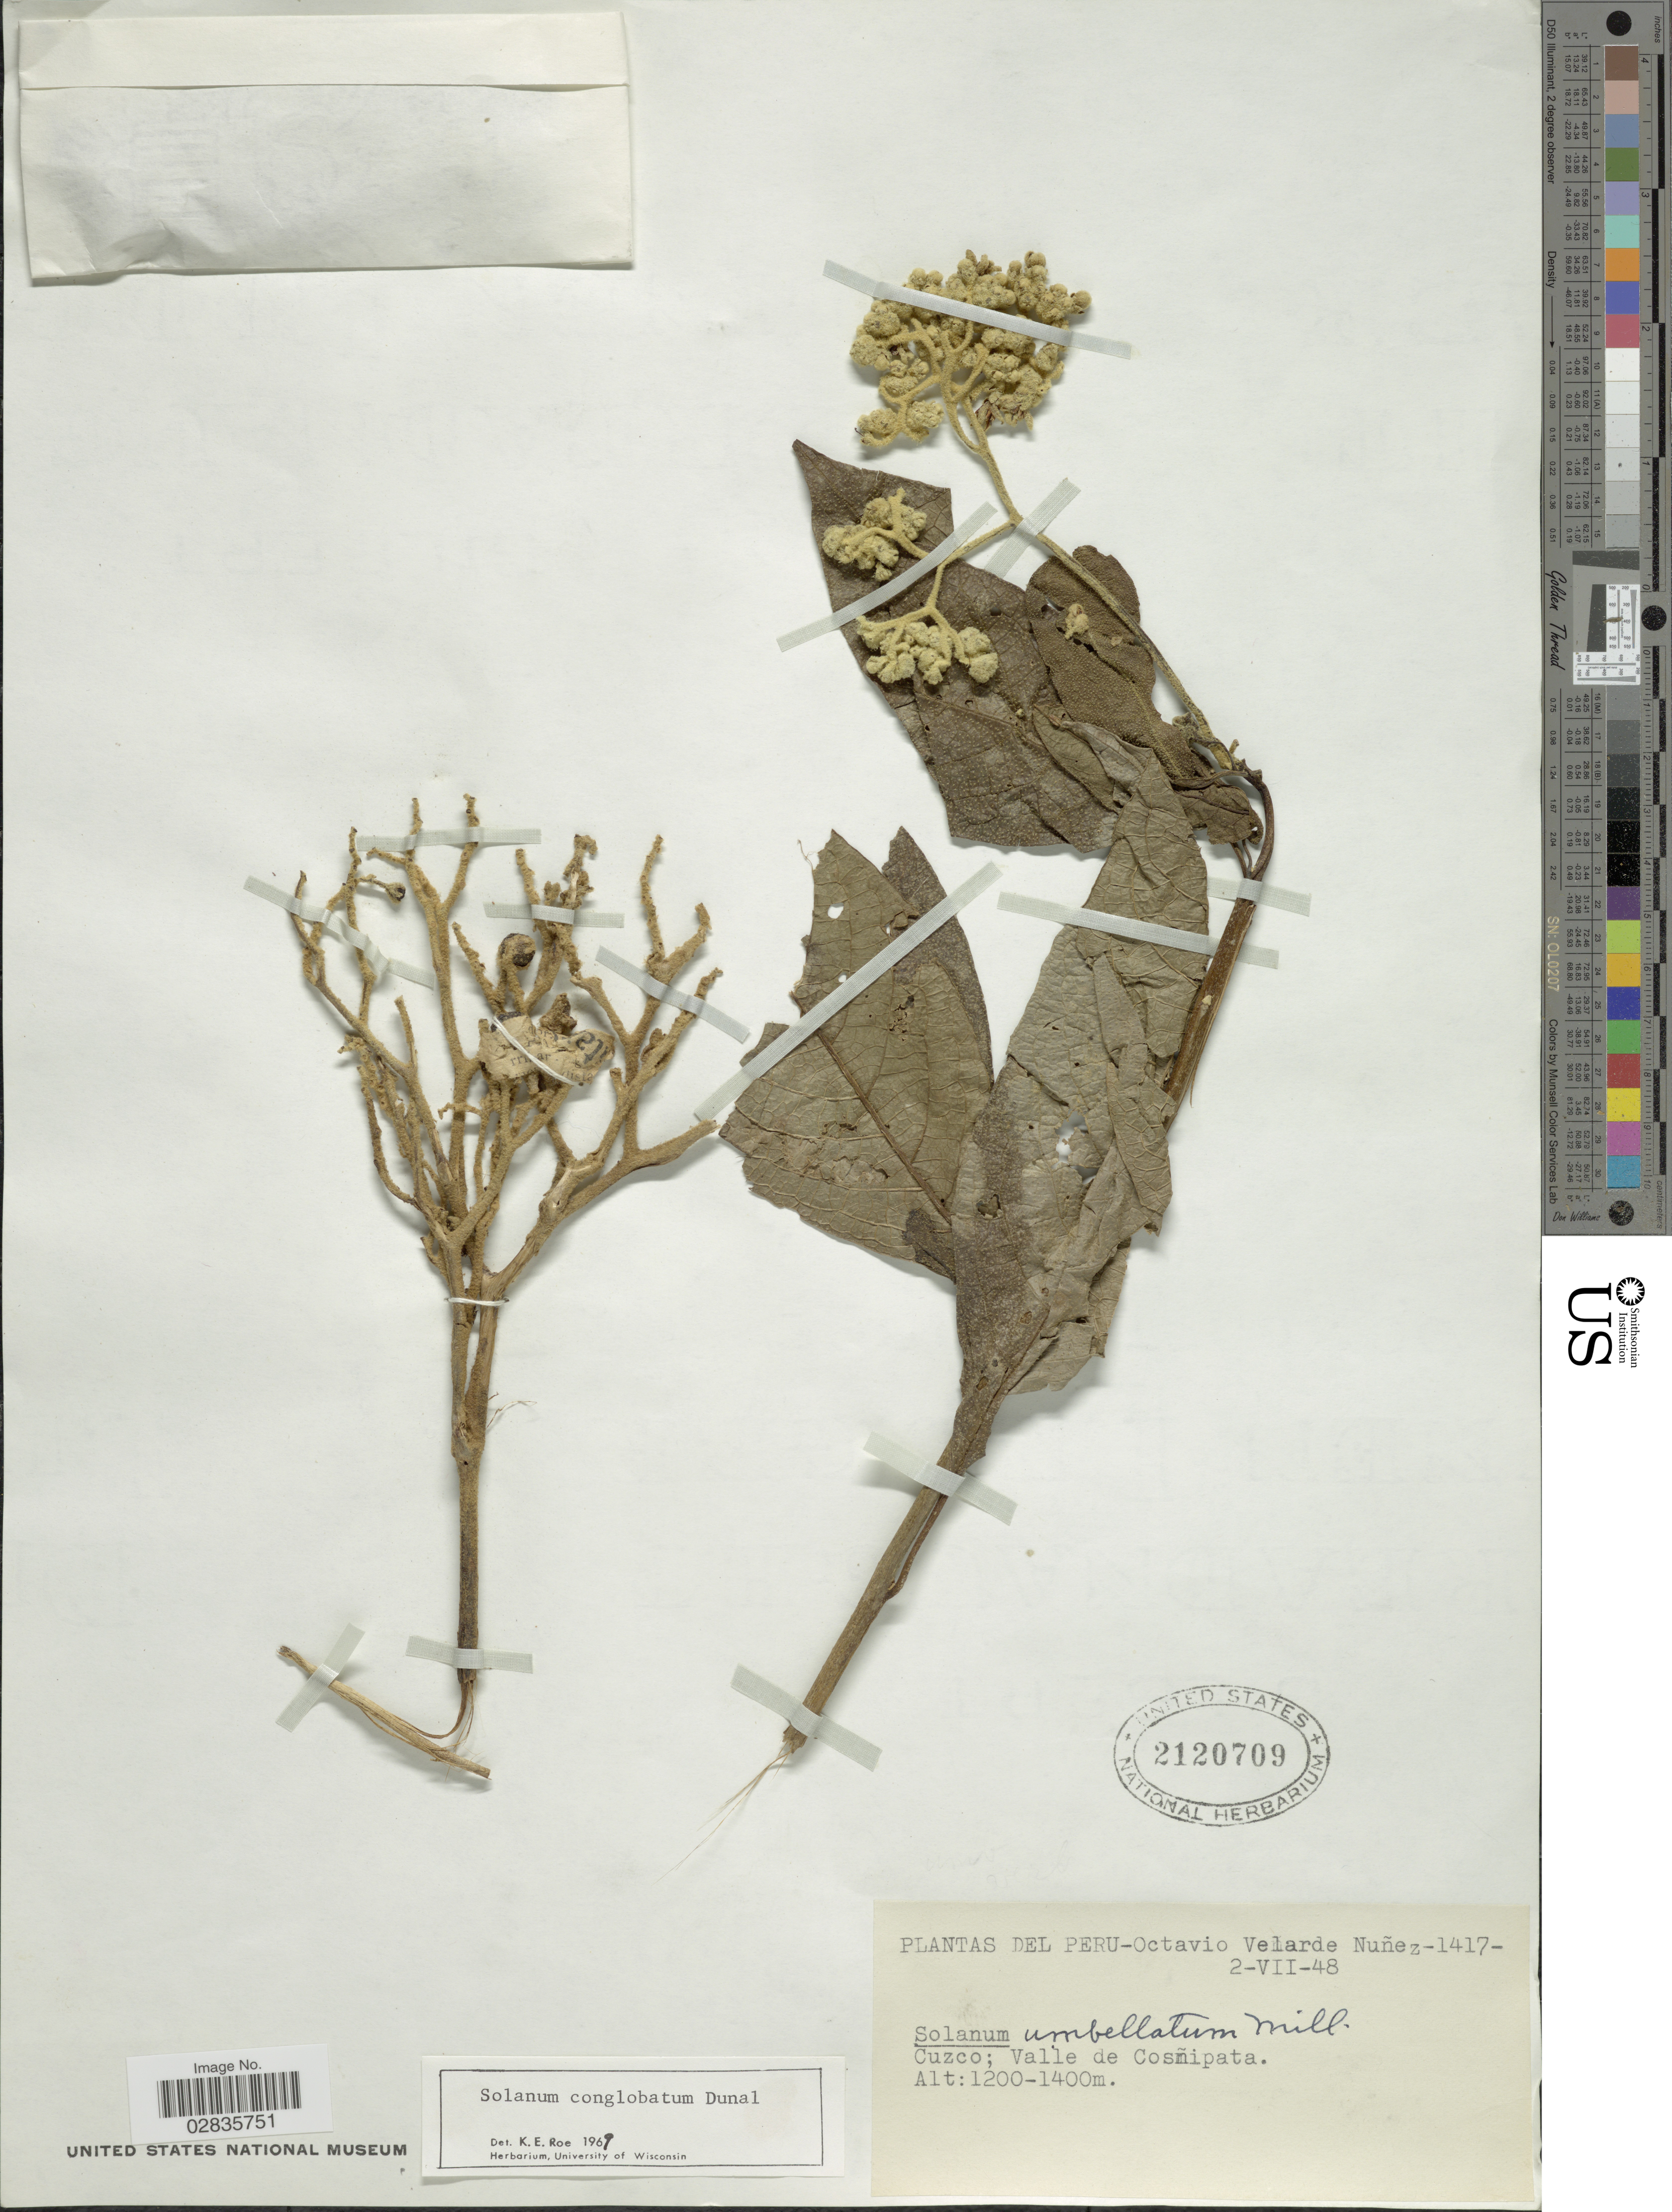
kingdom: Plantae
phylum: Tracheophyta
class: Magnoliopsida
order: Solanales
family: Solanaceae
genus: Solanum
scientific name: Solanum conglobatum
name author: Dunal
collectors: O. Velarde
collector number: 1417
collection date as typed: Transcribed d/m/y: 2/7/48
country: Peru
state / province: Cusco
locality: Valle de Cosñipata.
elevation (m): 1200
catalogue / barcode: US 2120709